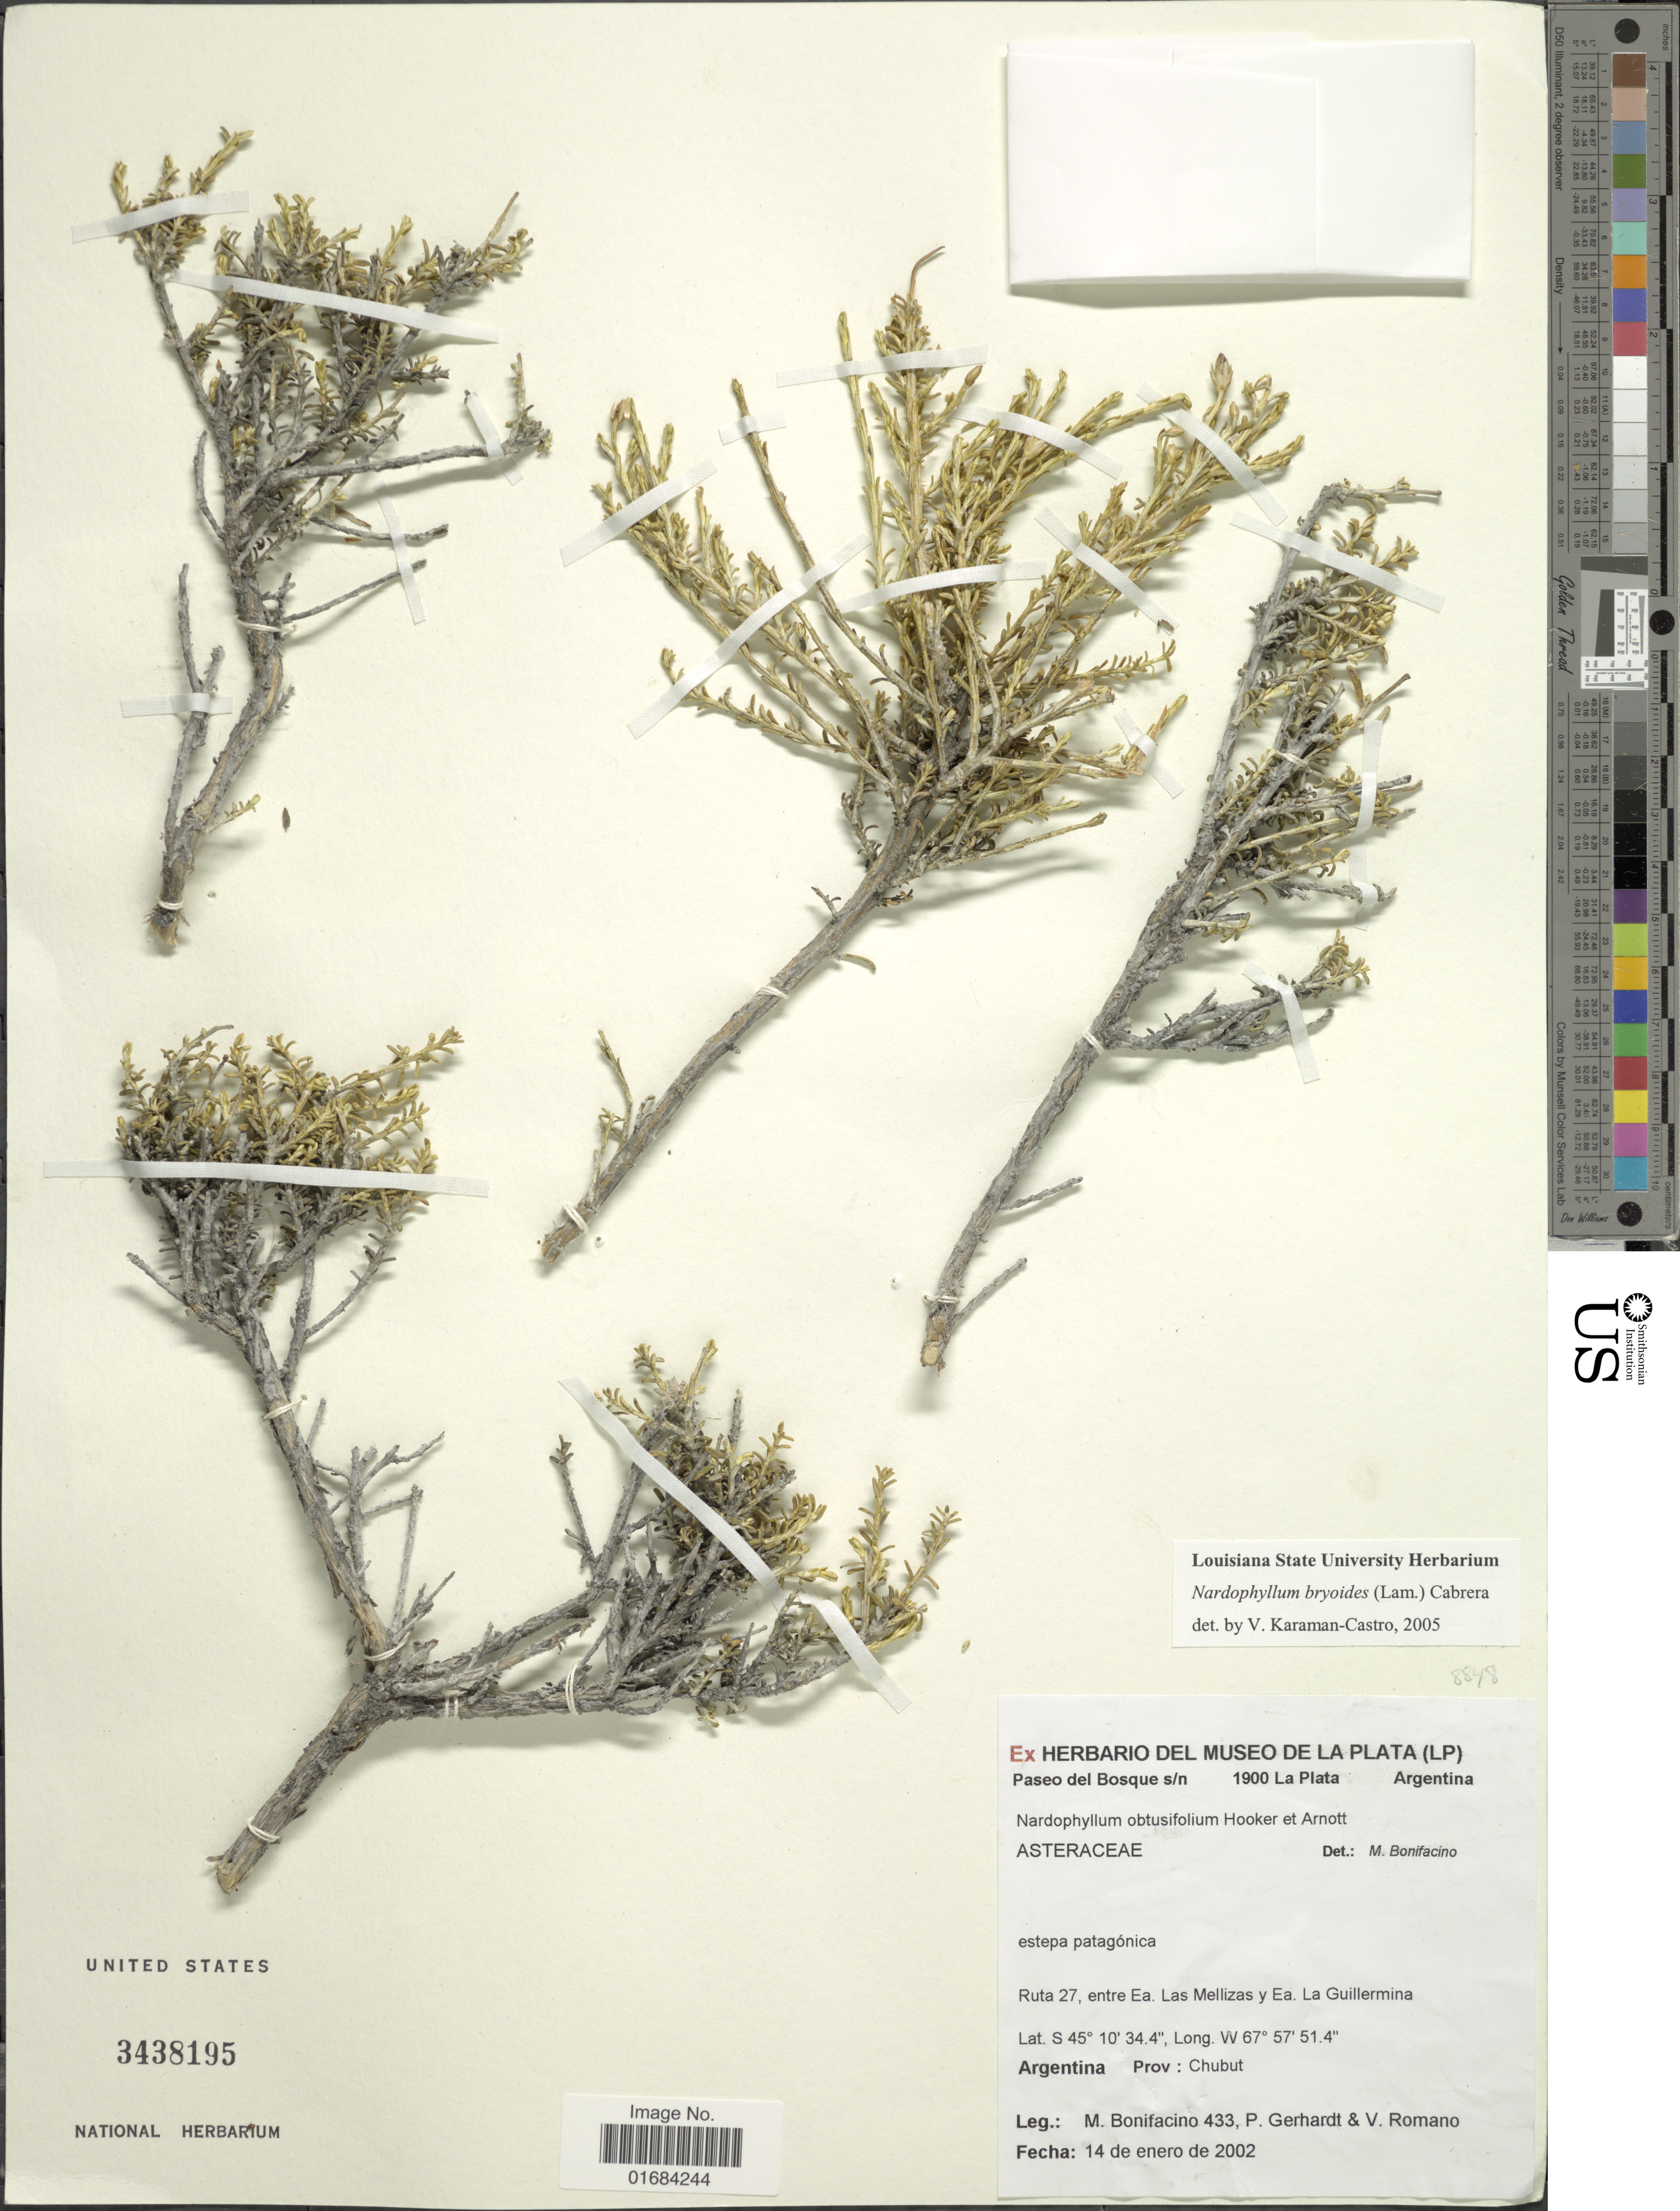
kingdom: Plantae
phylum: Tracheophyta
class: Magnoliopsida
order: Asterales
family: Asteraceae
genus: Nardophyllum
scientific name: Nardophyllum bryoides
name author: (Lam.) Cabrera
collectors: M. Bonifacino, P. Gerhardt & V. Romano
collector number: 0433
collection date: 2002-01-14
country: Argentina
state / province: Chubut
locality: Ruta 27, entre Ea. Las Mellizas y Ea. La Guillermina.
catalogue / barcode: US 3438195